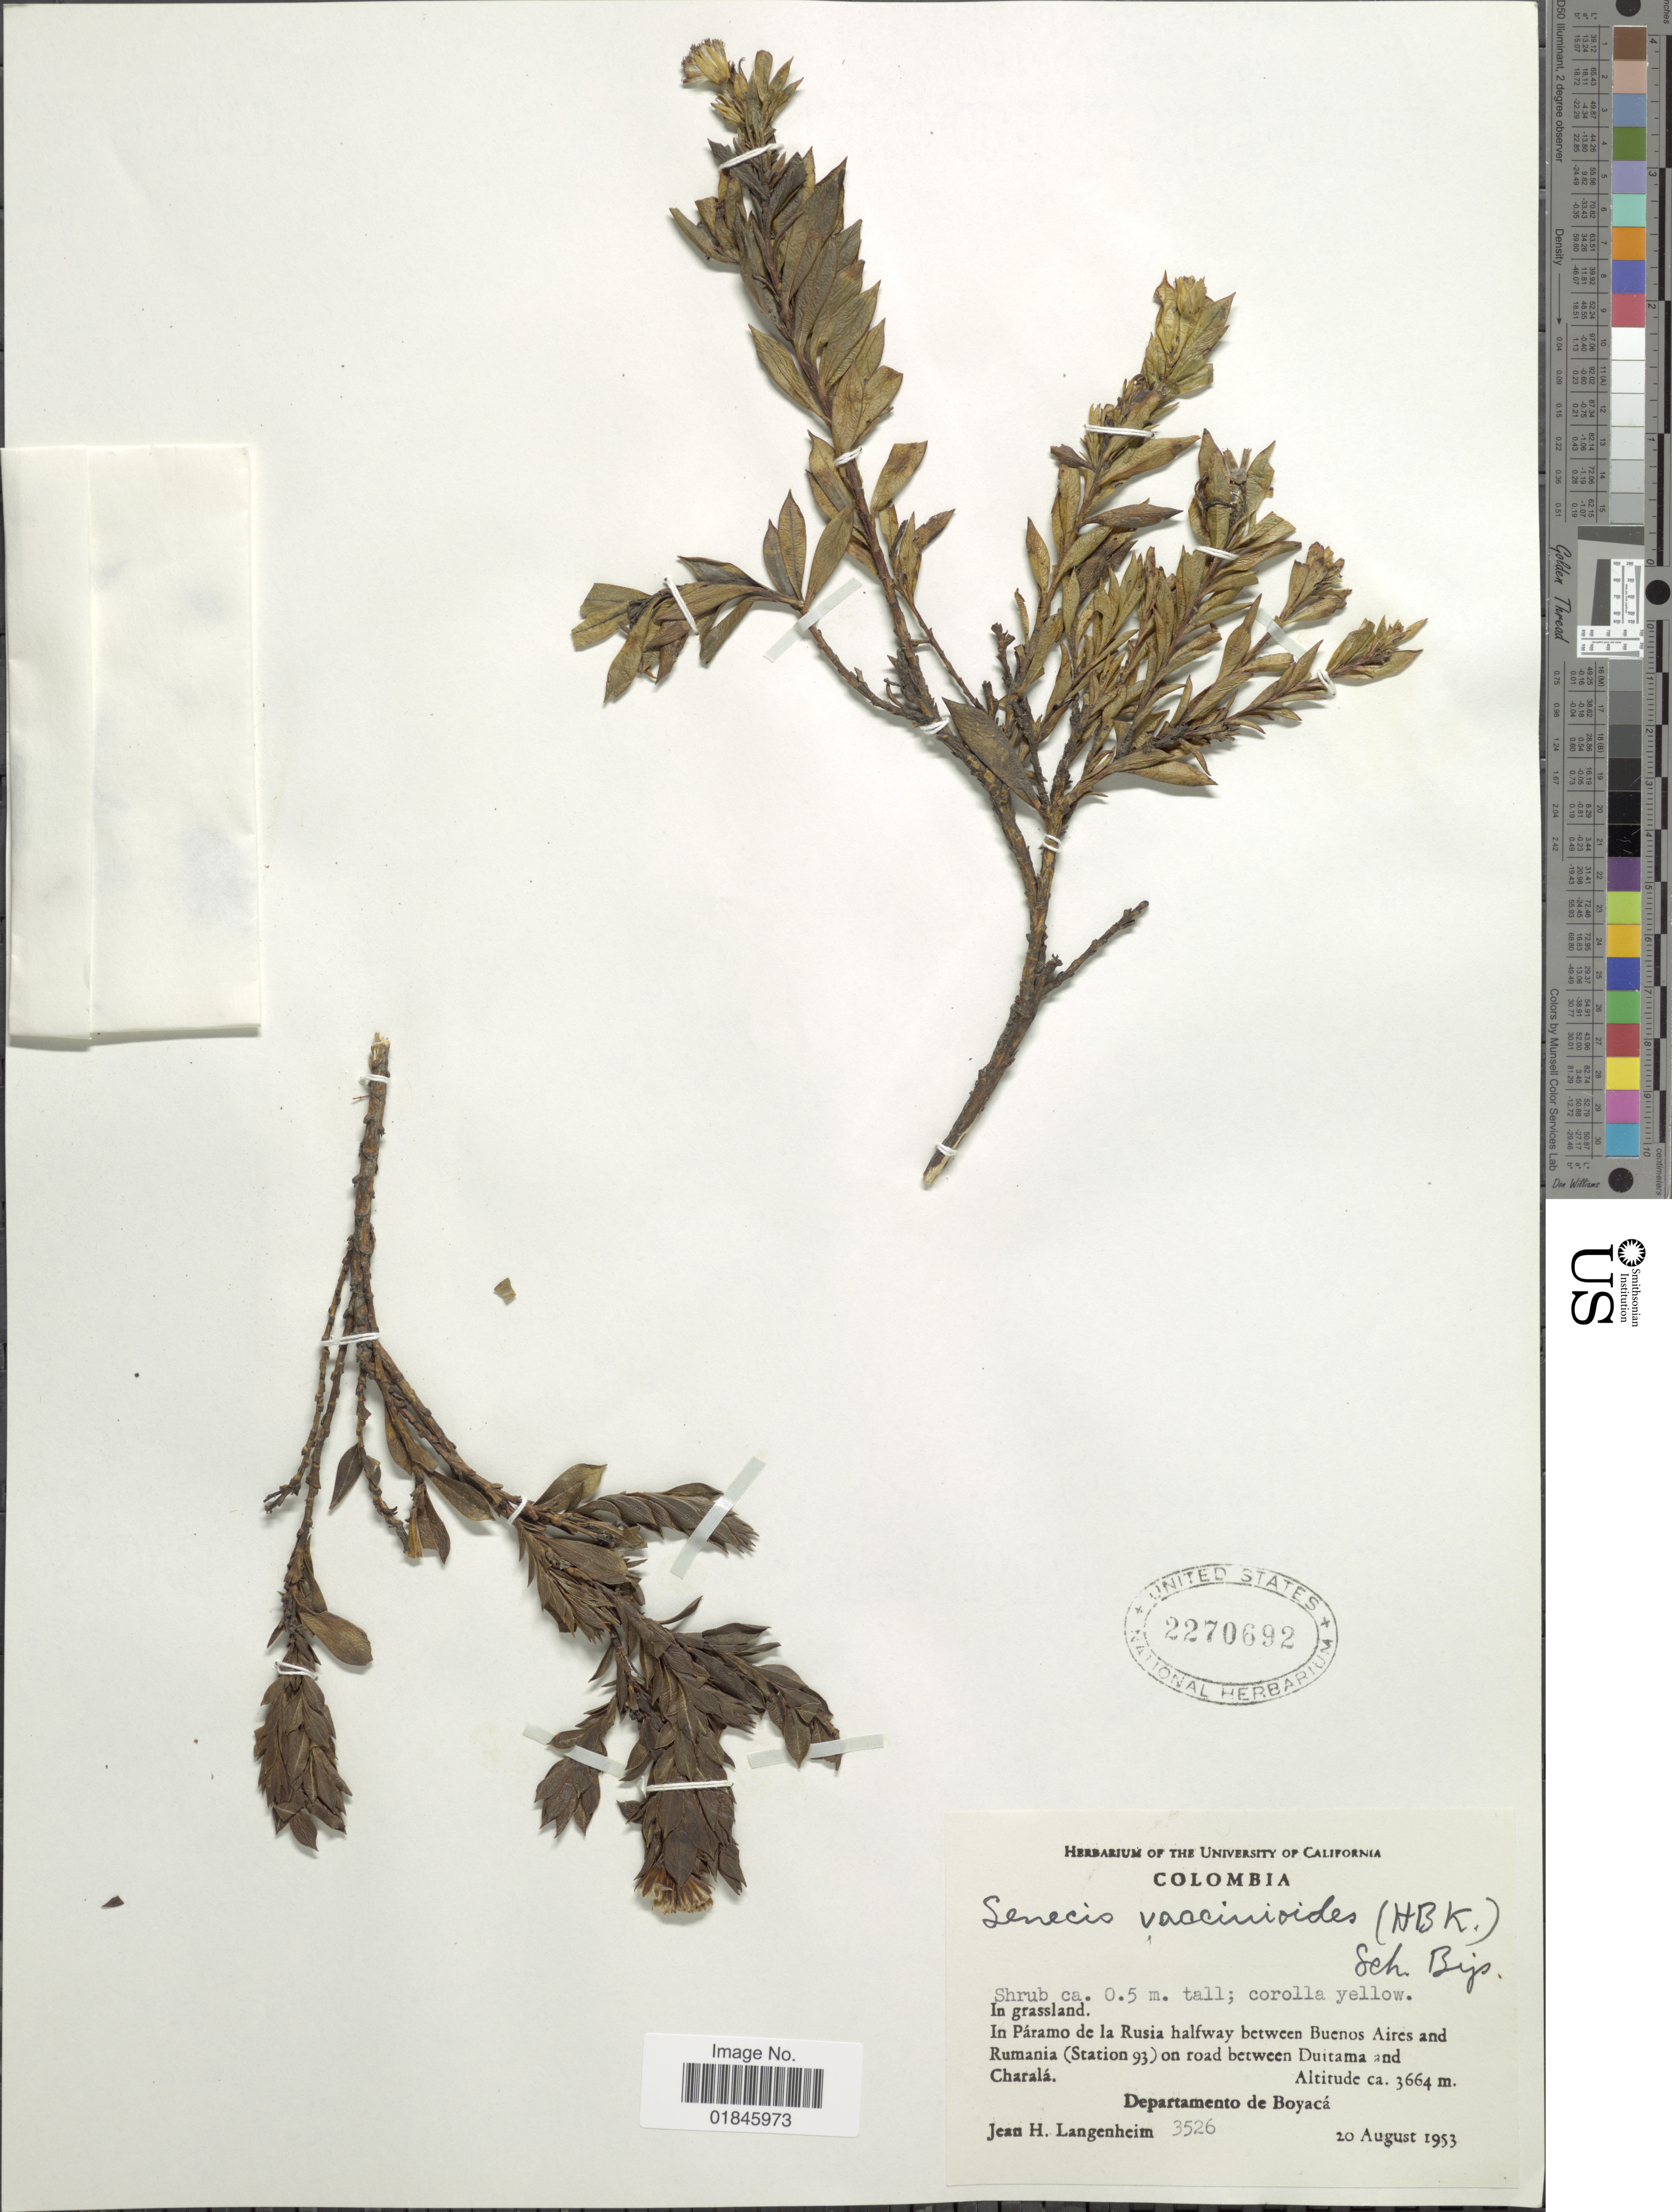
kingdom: Plantae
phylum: Tracheophyta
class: Magnoliopsida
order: Asterales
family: Asteraceae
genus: Pentacalia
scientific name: Pentacalia vaccinioides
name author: (Kunth) Cuatrec.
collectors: J. H. Langenheim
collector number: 3526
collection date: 1953-08-20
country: Colombia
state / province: Boyacá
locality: In grassland. In Páramo de la Rusia halfway between Buenos Aires and Rumania (Station 93) on road between Duitama and Charalá. Departamento de Boyacá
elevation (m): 3664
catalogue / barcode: US 2270692